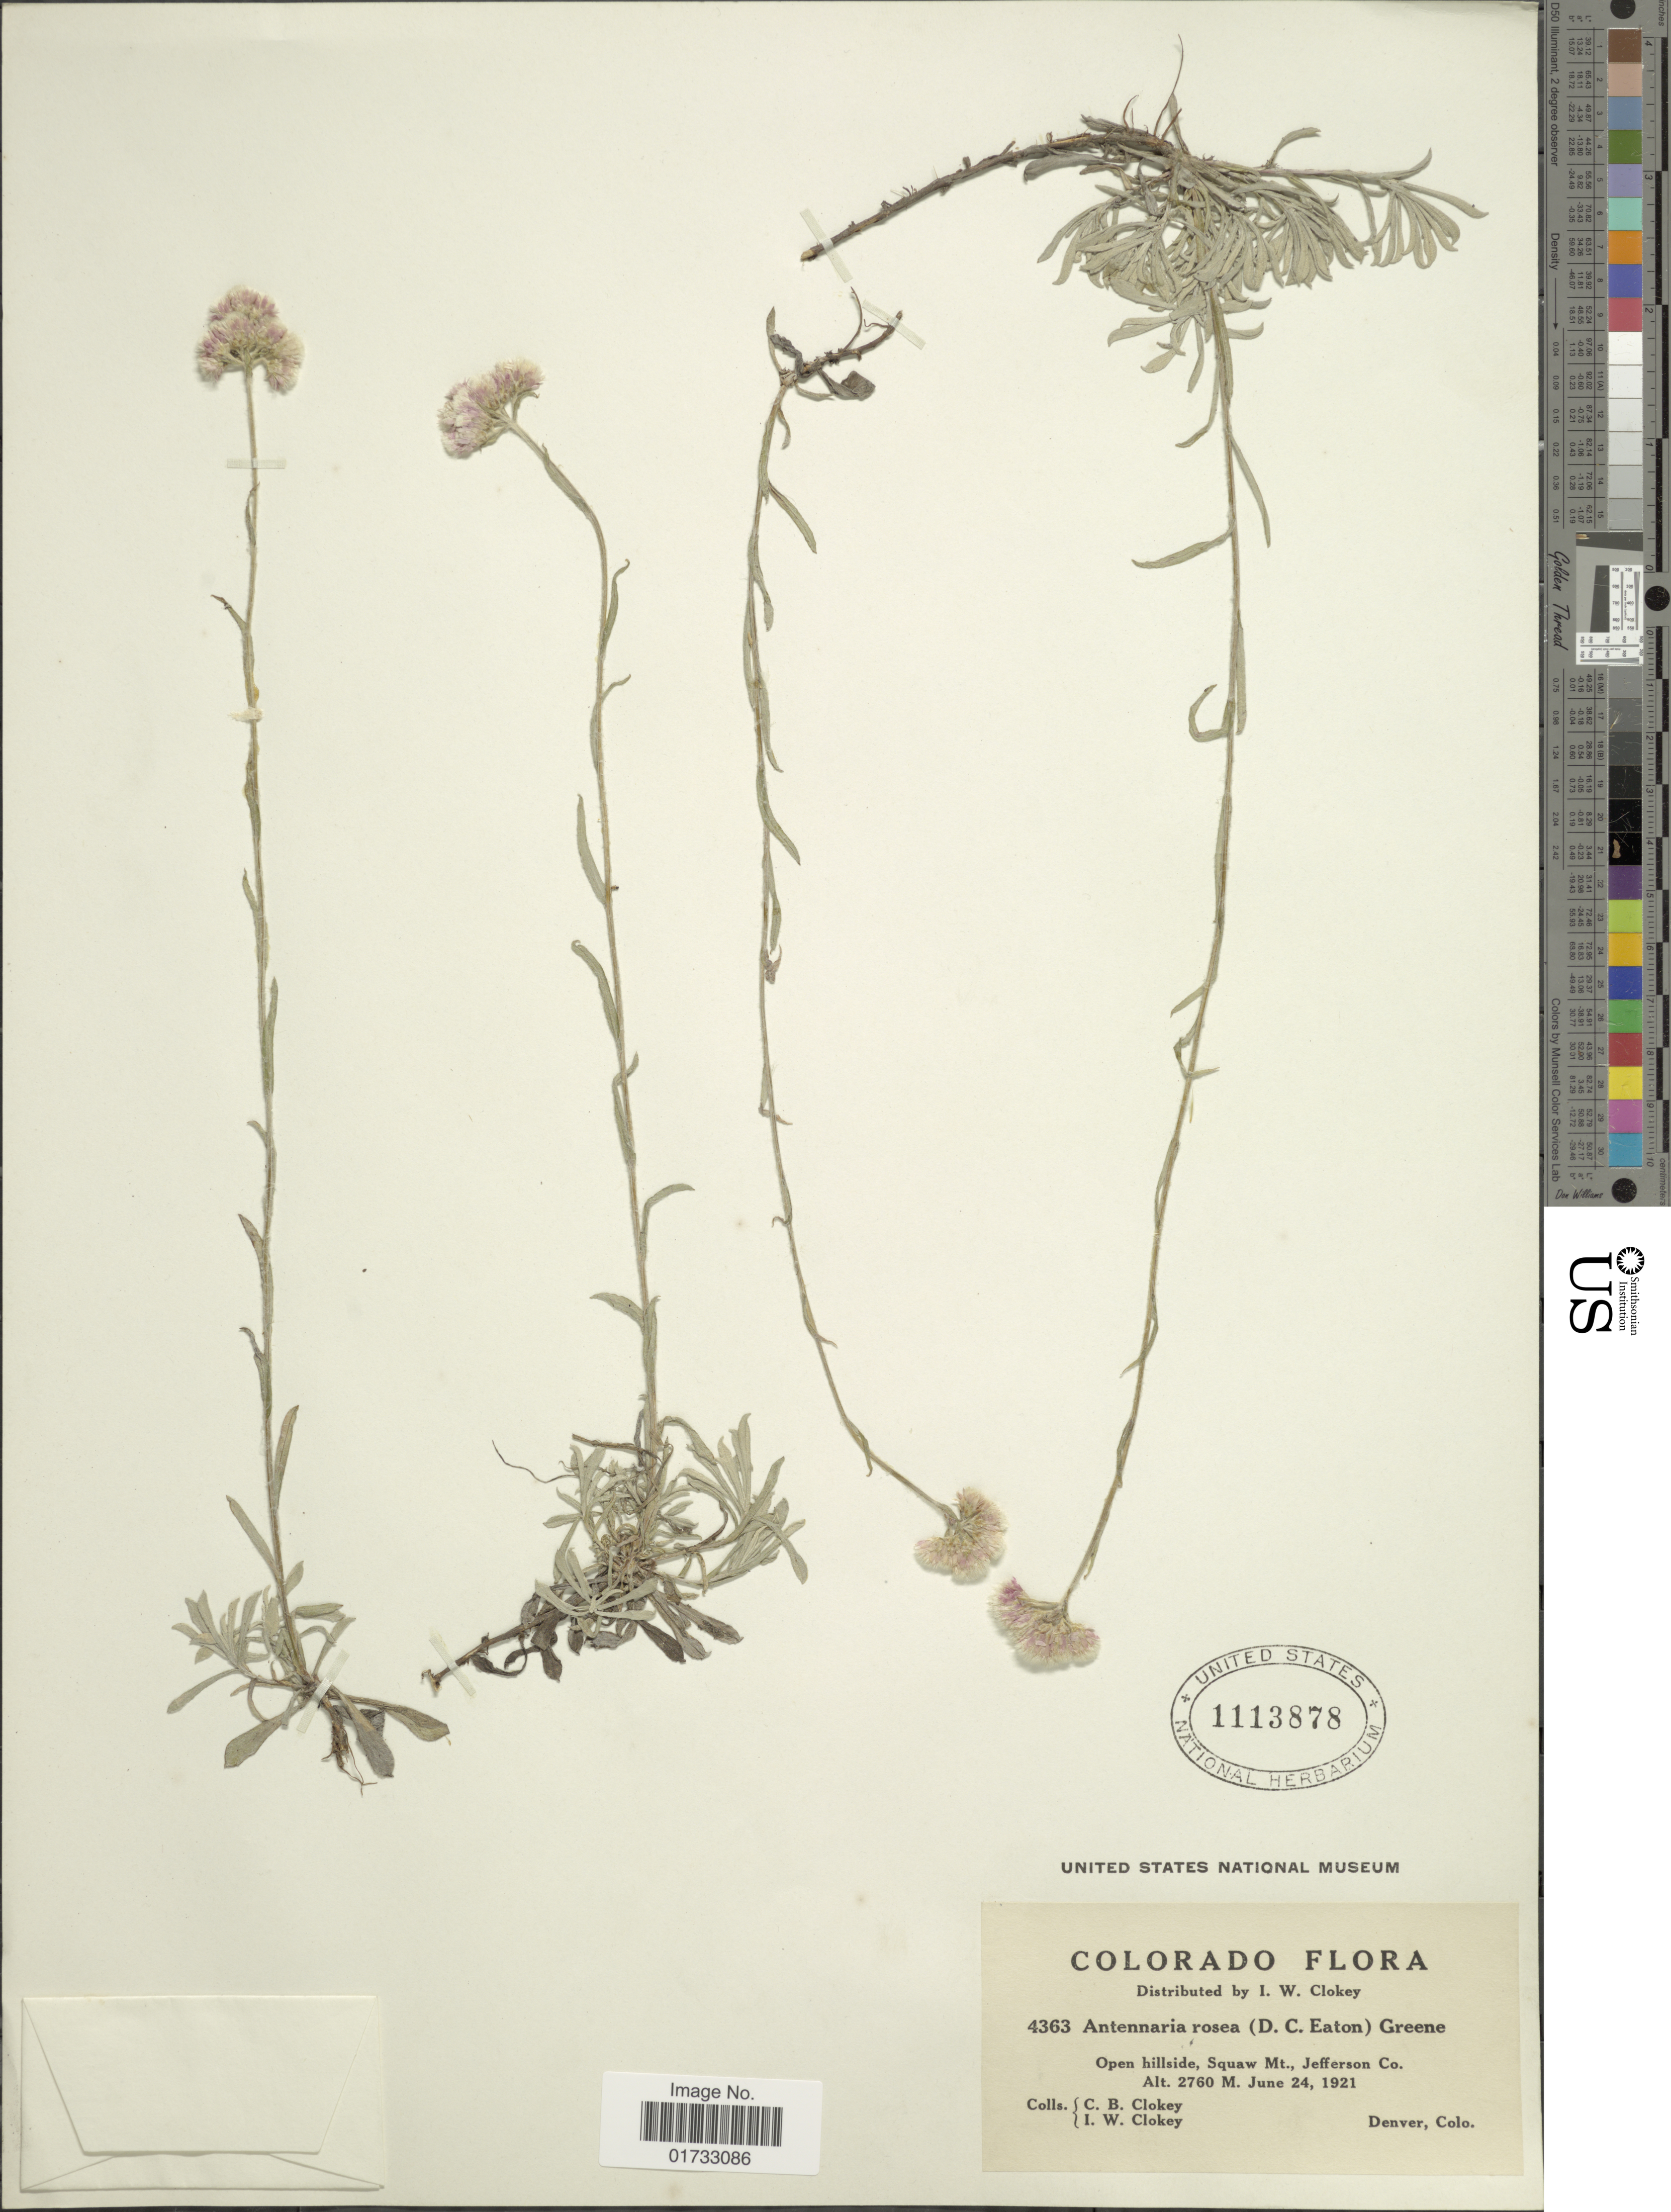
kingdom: Plantae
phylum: Tracheophyta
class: Magnoliopsida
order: Asterales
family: Asteraceae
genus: Antennaria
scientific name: Antennaria rosea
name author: Greene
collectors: C. Clokey & I. W. Clokey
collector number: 4363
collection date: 1921-06-24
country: United States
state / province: Colorado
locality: Open hillside, Squaw Mt., Jefferson Co.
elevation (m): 2760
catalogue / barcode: US 1113878